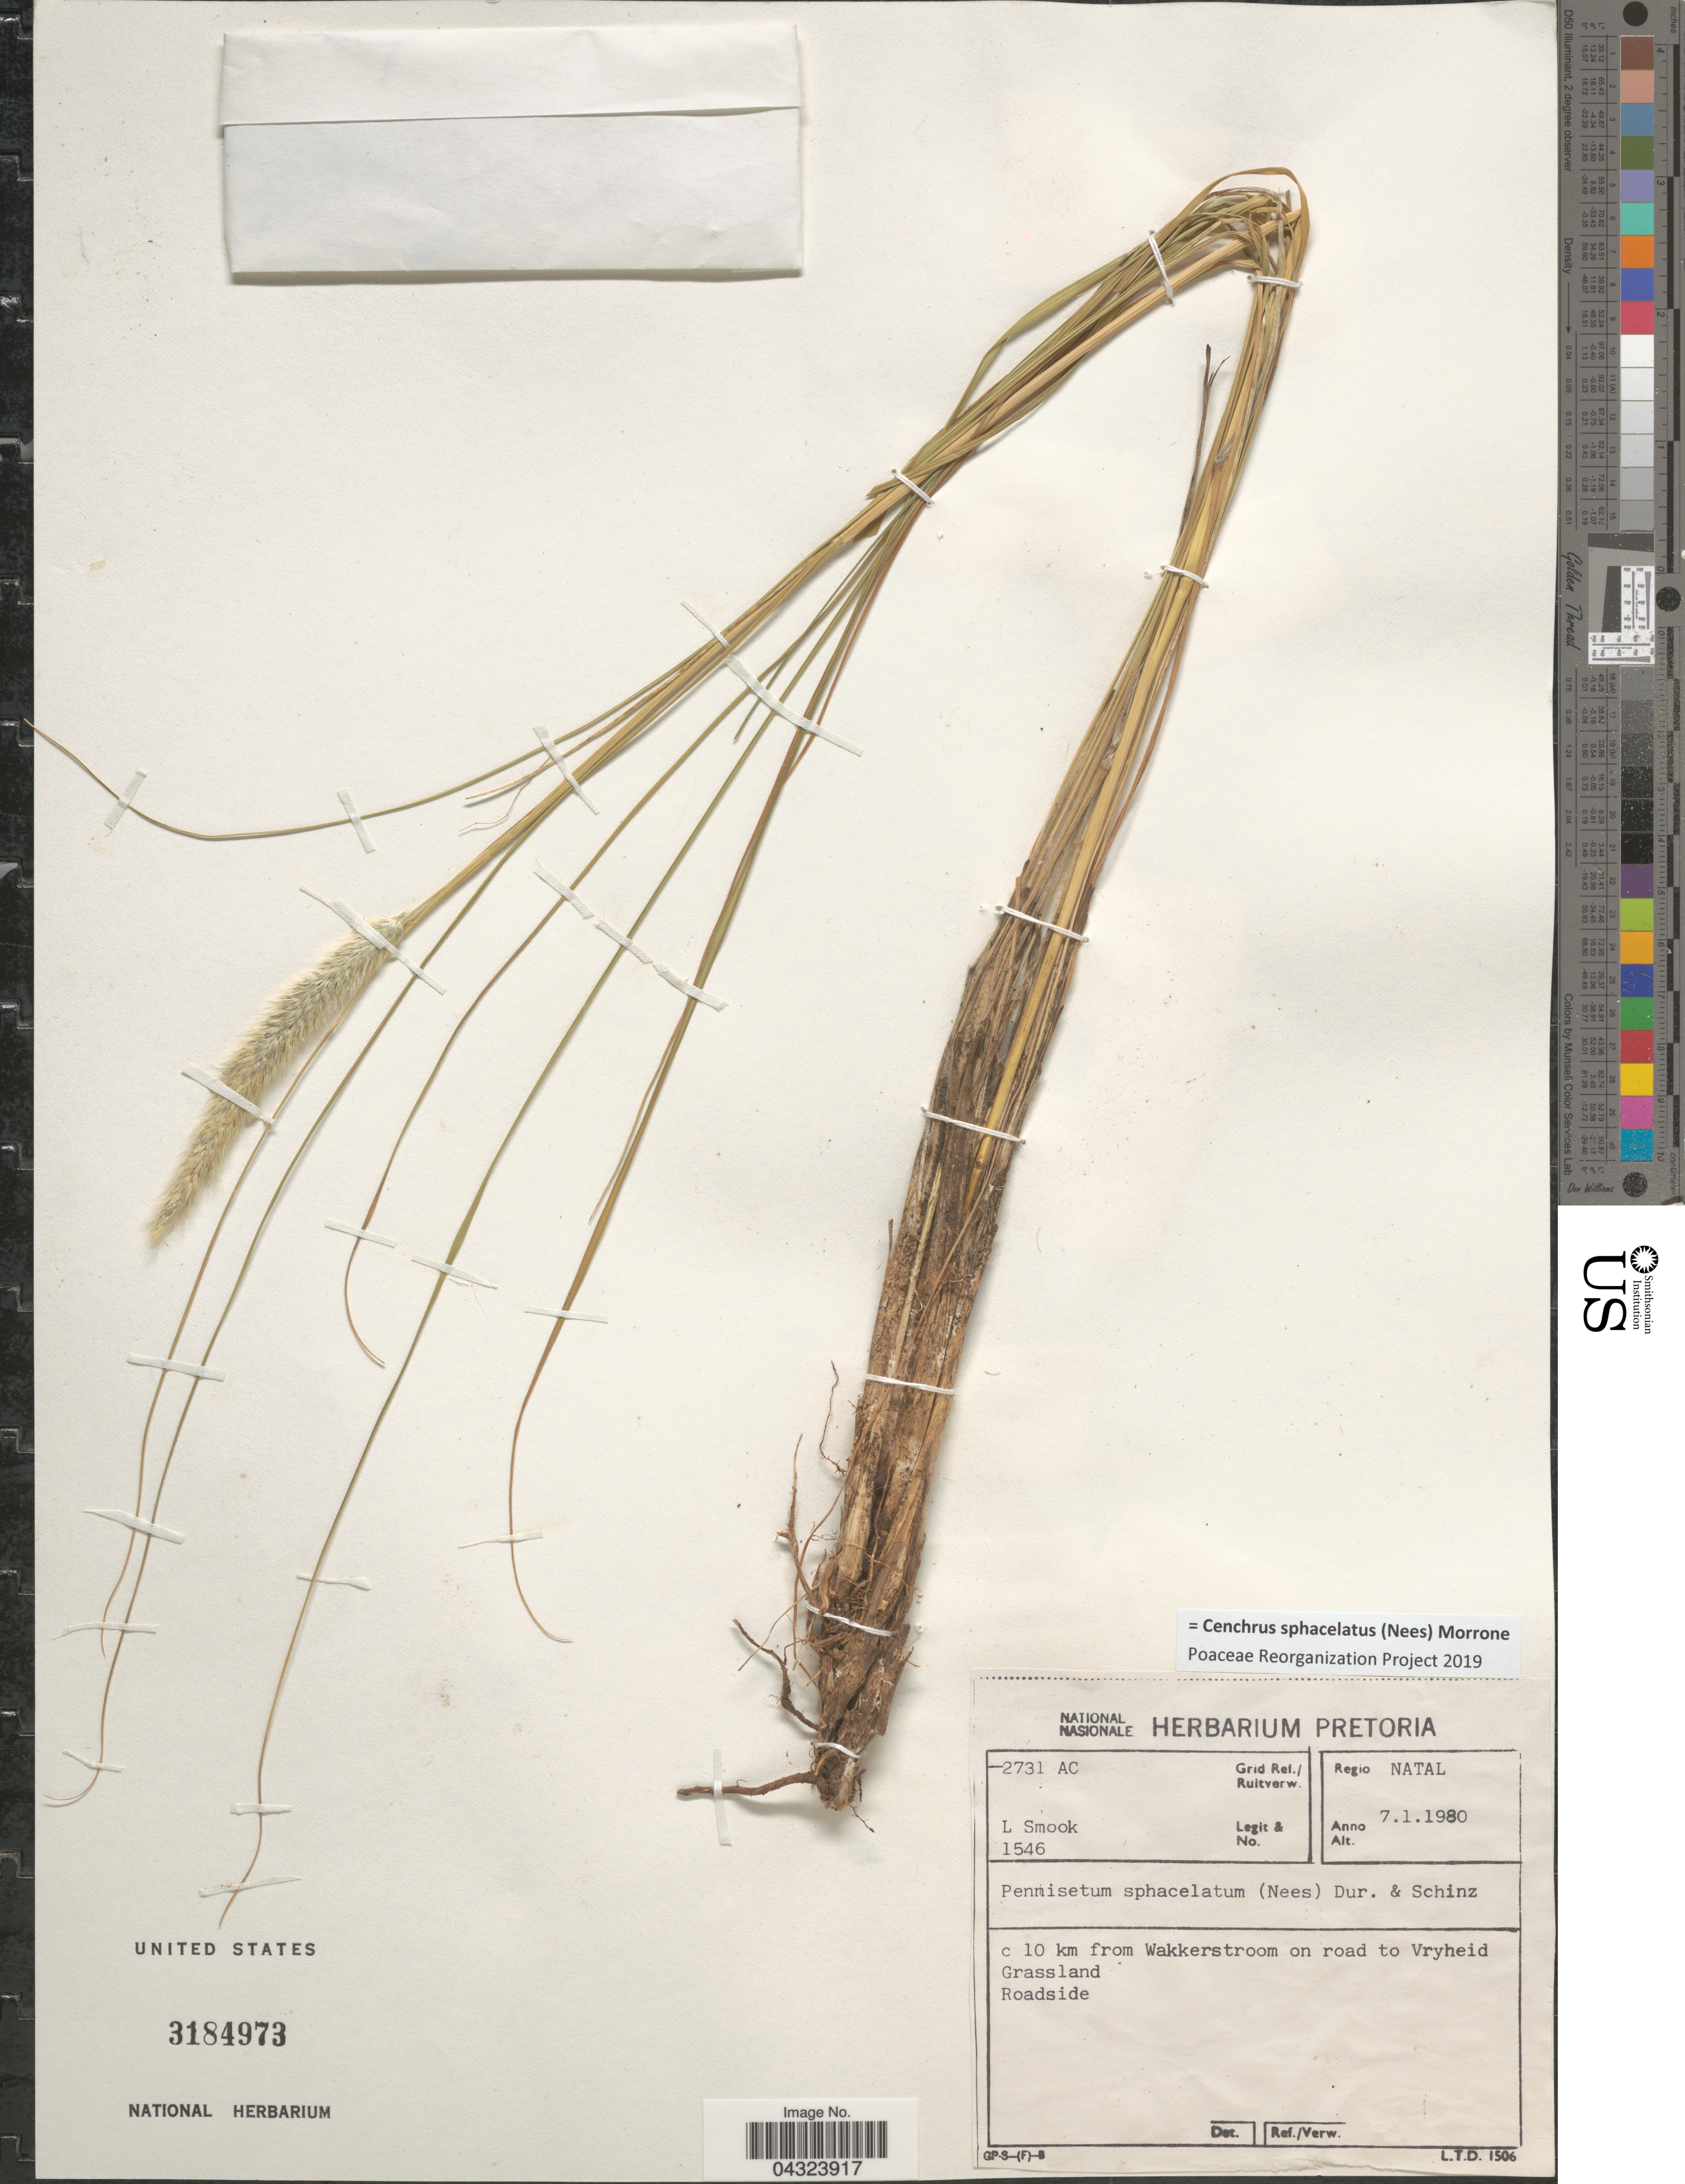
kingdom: Plantae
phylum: Tracheophyta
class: Liliopsida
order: Poales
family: Poaceae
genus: Cenchrus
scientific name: Cenchrus sphacelatus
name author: (Nees) Morrone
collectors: L. Smook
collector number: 1546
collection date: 1980-01-07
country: South Africa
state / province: KwaZulu-Natal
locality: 2731AC Grid Ref./Ruitverw. Regio Natal. C 10 km from Wakkerstroom on road to Vryheid.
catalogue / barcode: US 3184973